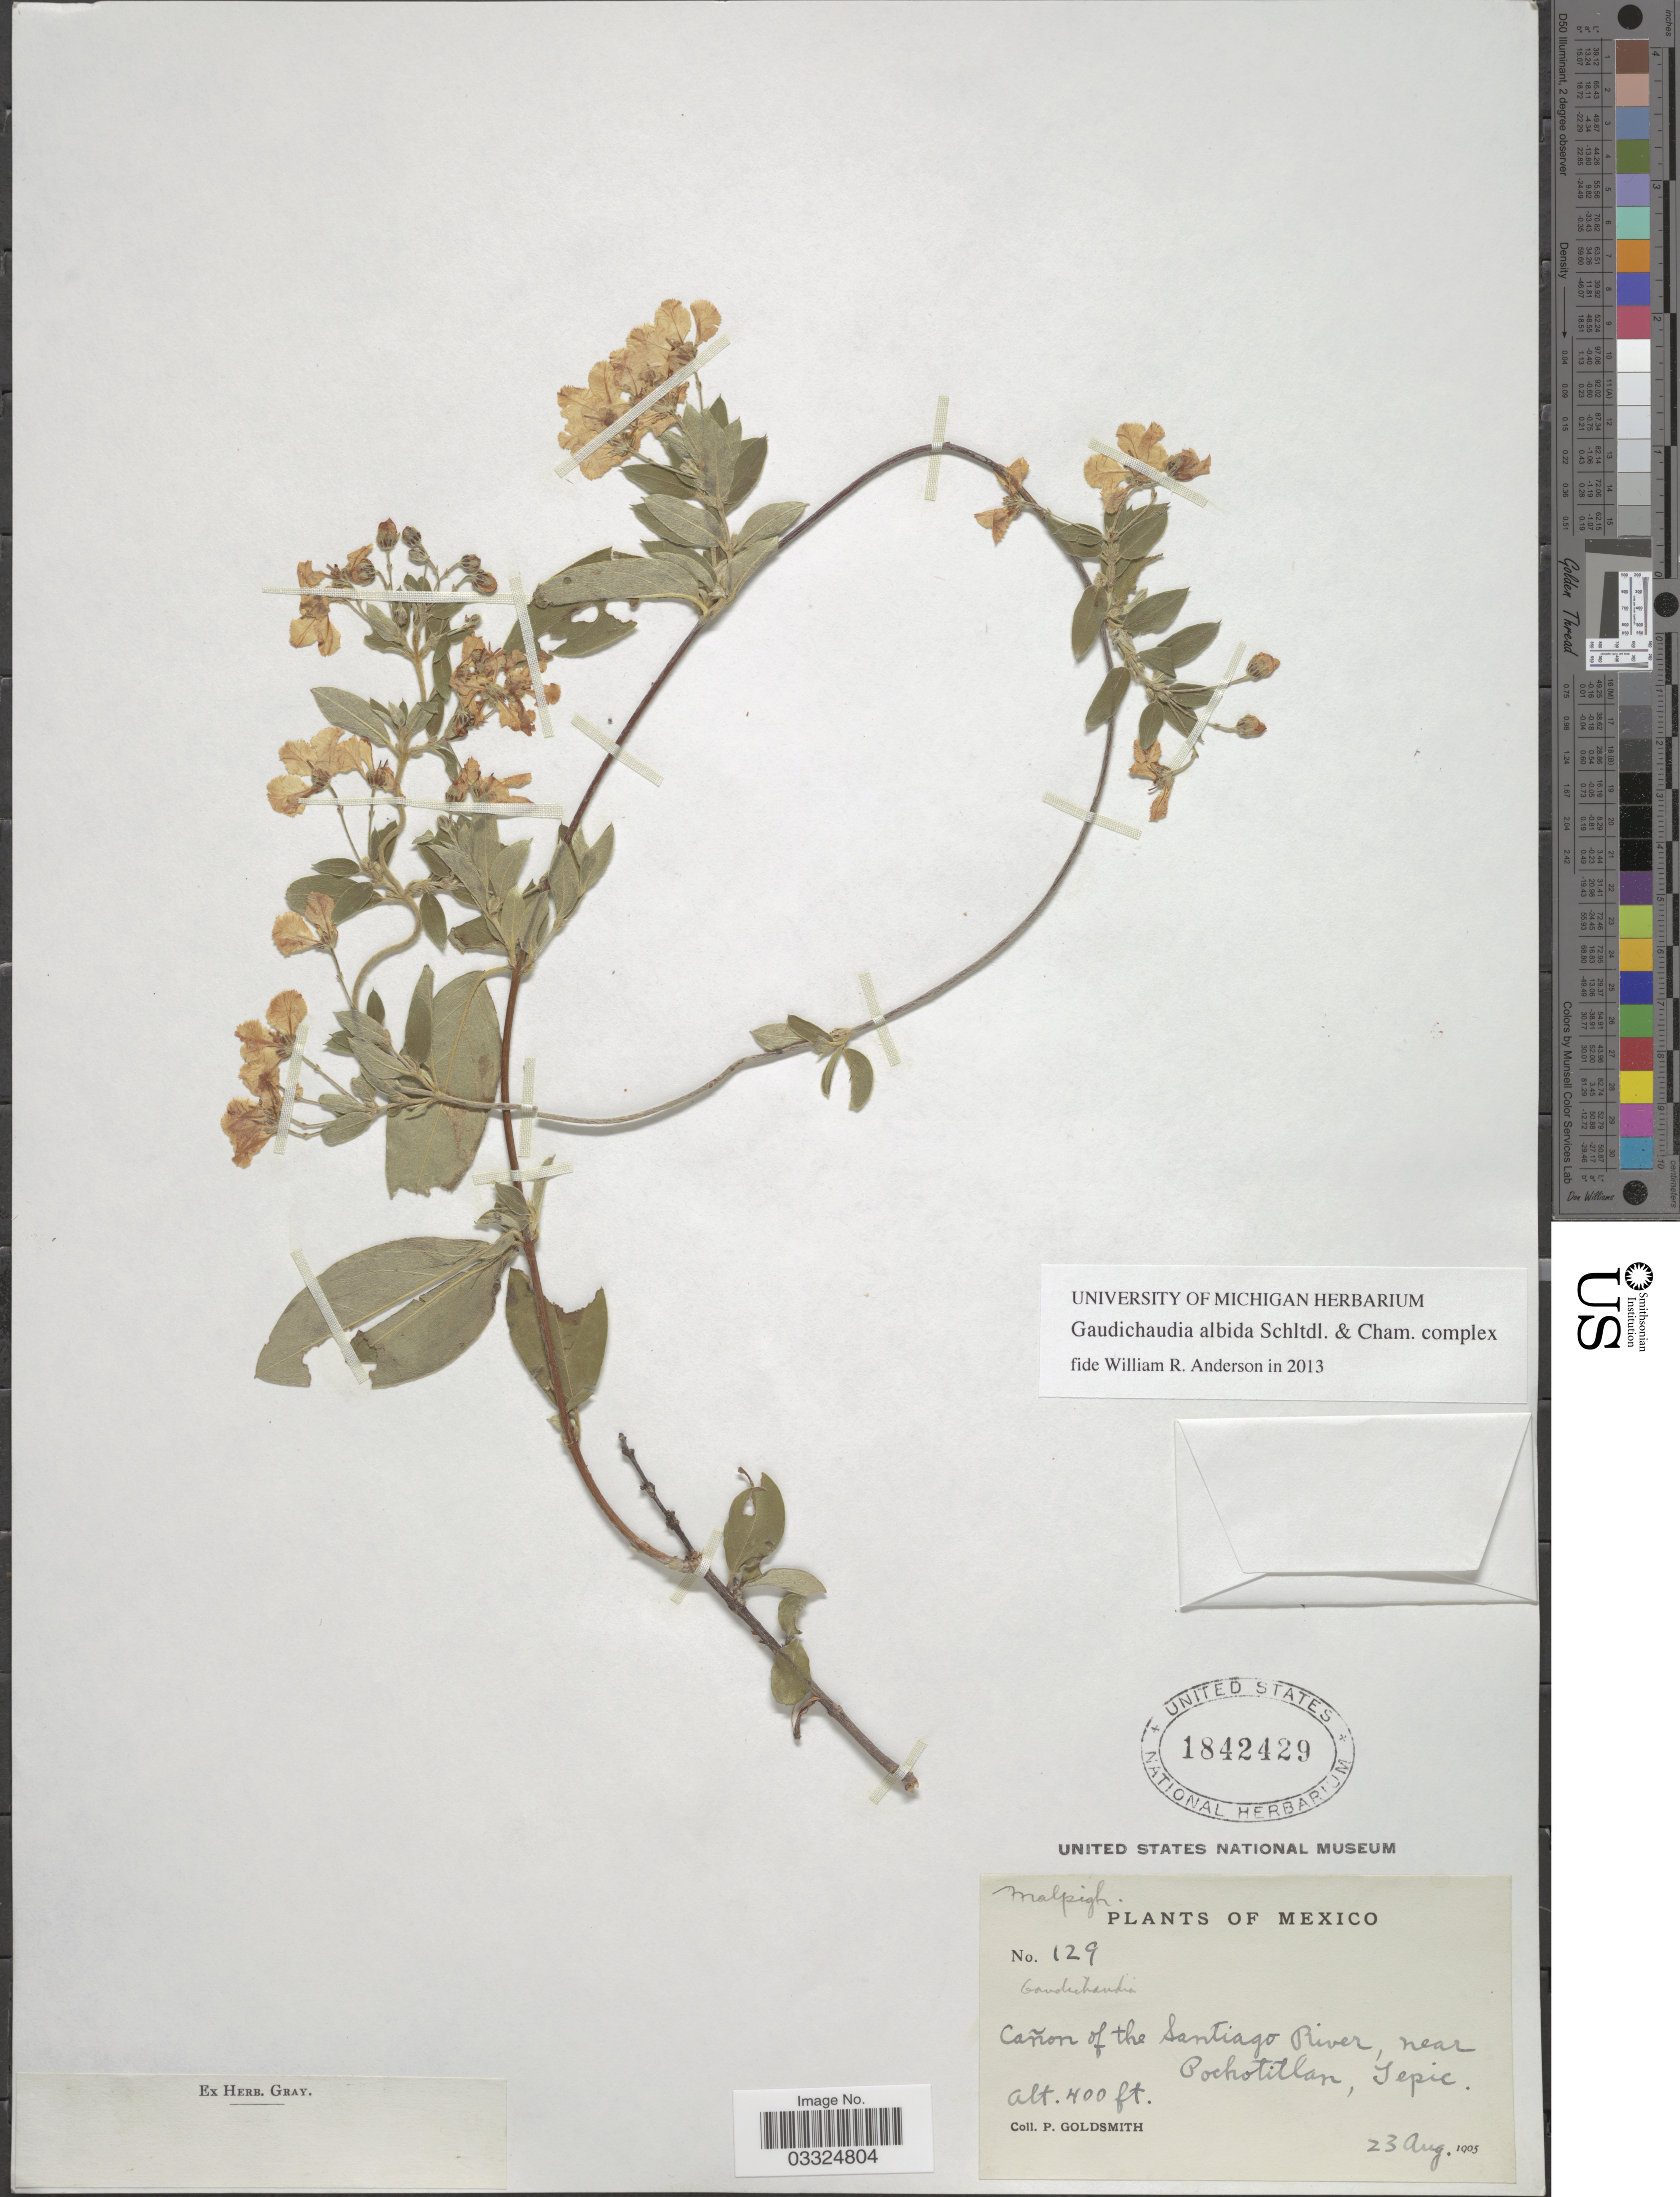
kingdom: Plantae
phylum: Tracheophyta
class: Magnoliopsida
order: Malpighiales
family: Malpighiaceae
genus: Gaudichaudia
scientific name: Gaudichaudia albida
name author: Schltdl. & Cham.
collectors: P. Goldsmith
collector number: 129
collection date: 1905-08-23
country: Mexico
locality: Cañon of the Santiago River, near Pochotitlan, Tepic.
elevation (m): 122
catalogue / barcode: US 1842429